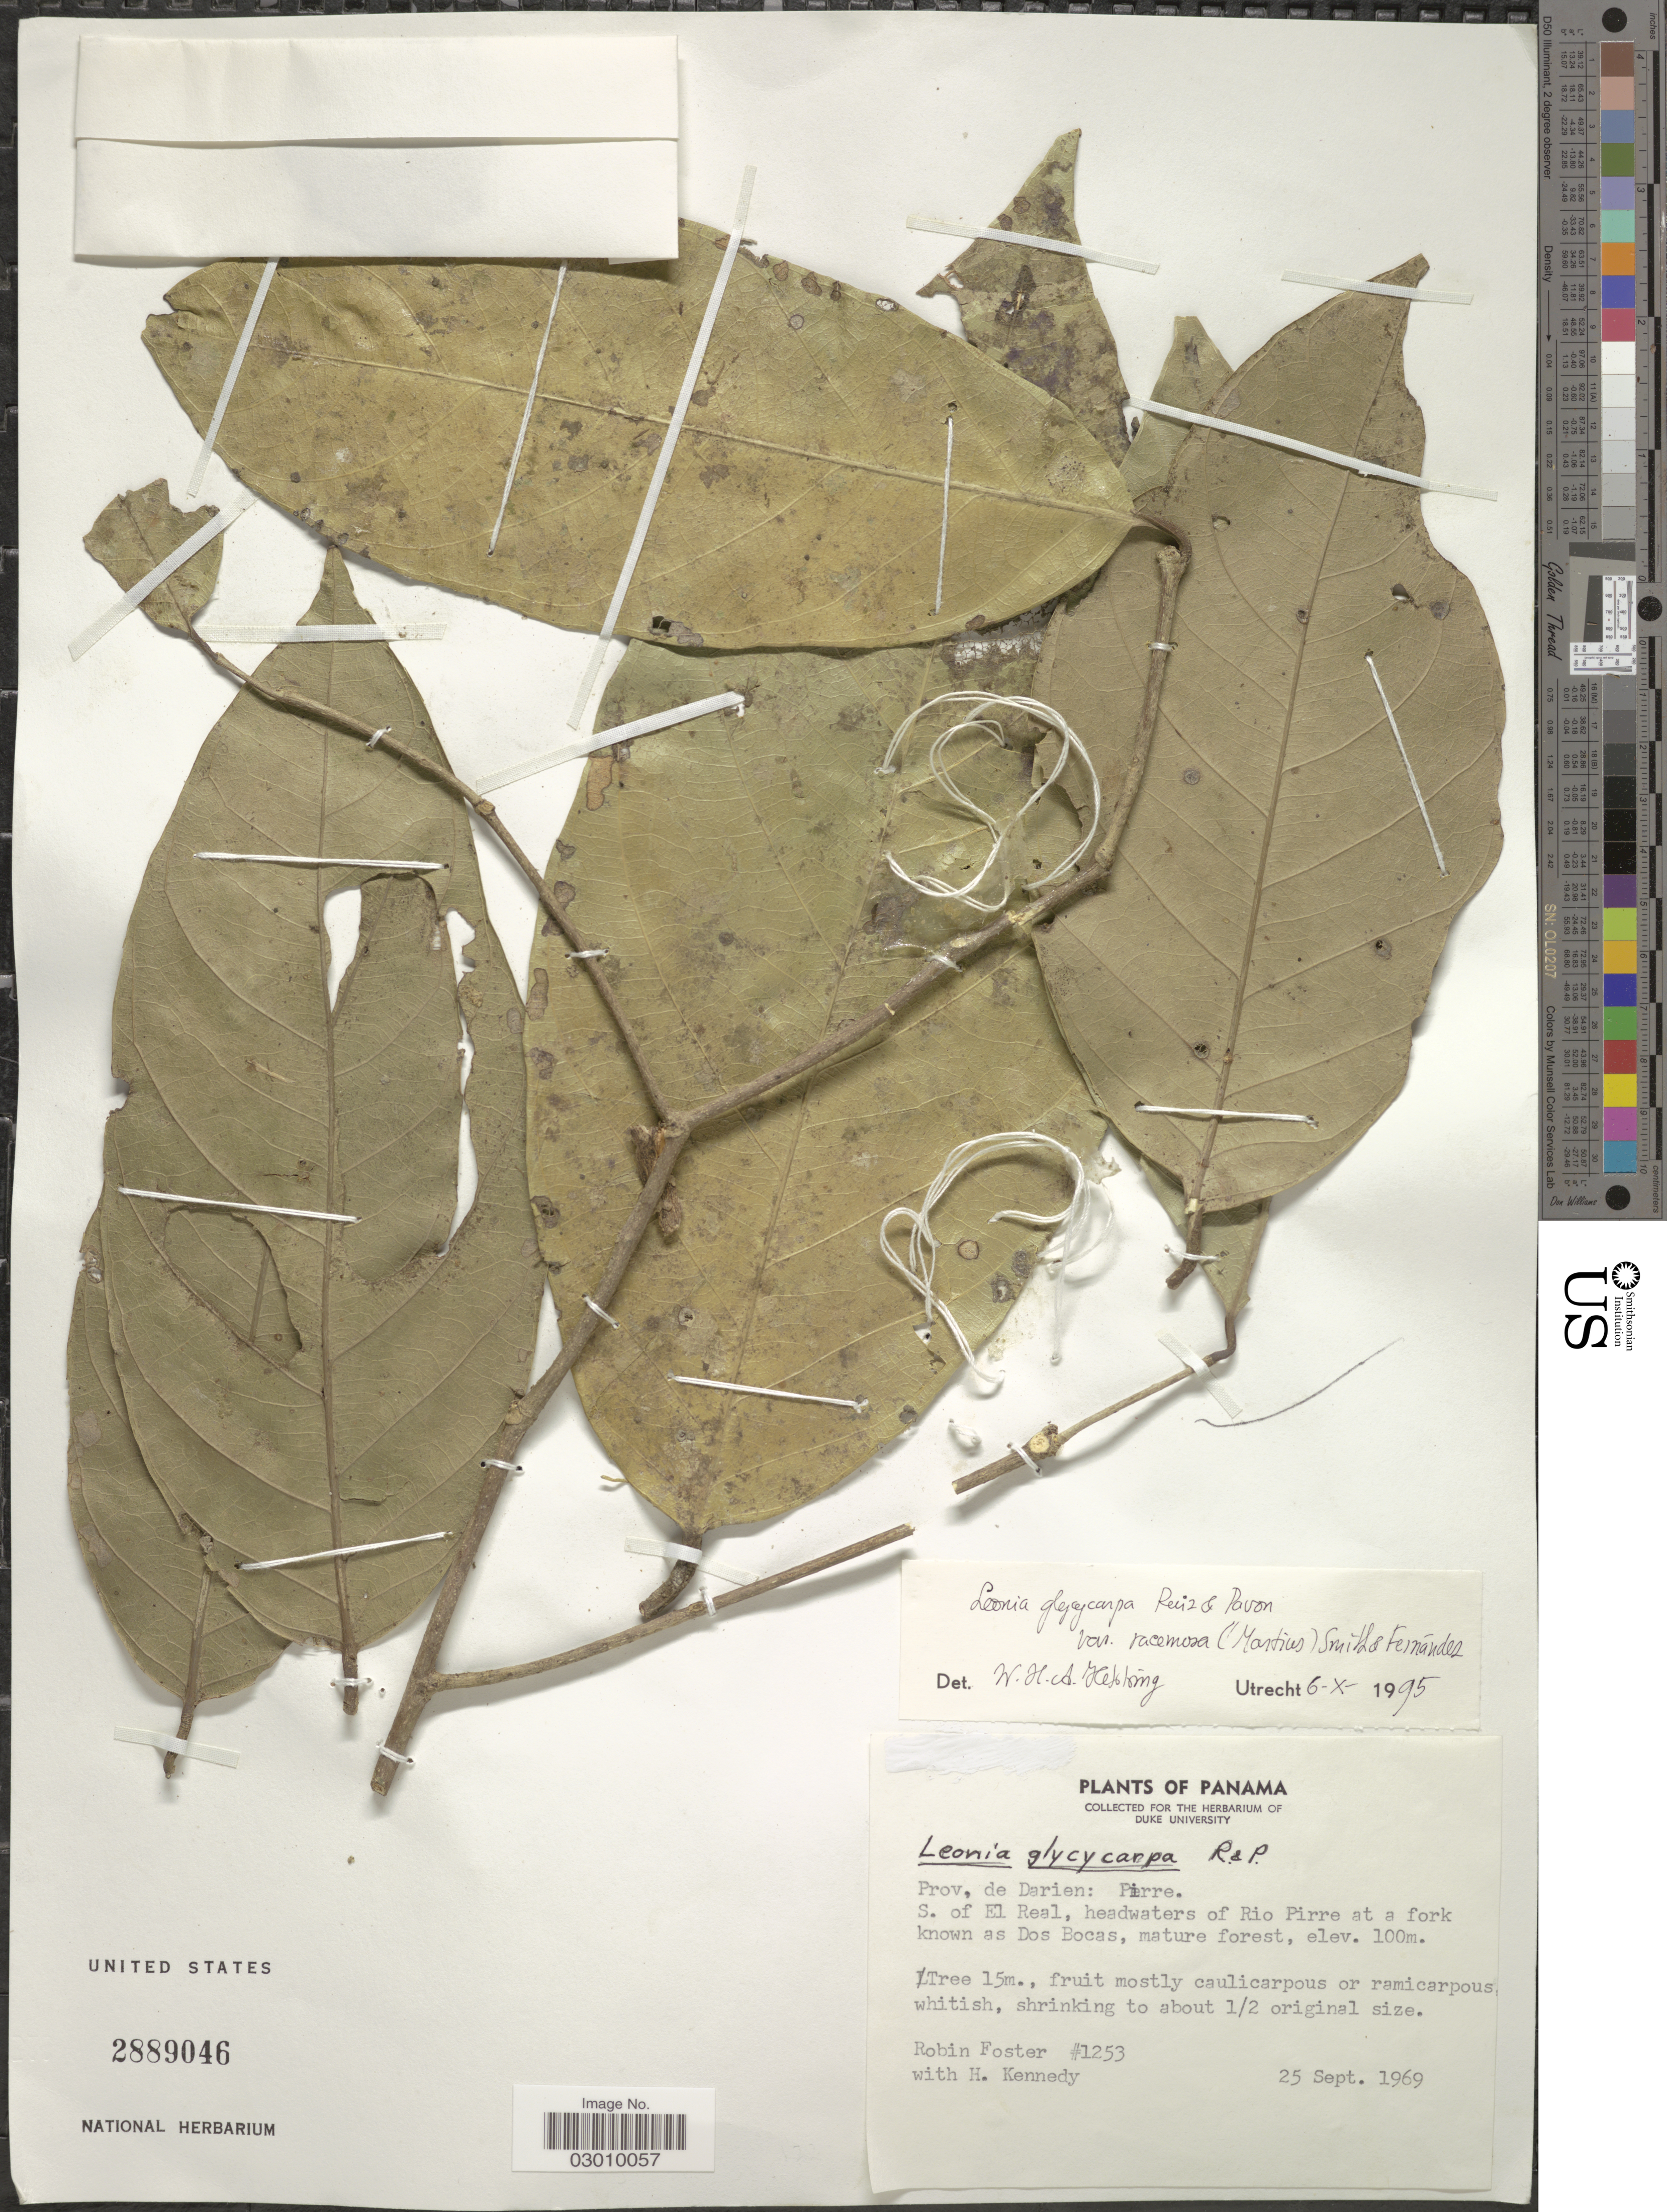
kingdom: Plantae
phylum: Tracheophyta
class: Magnoliopsida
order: Malpighiales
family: Violaceae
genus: Leonia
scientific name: Leonia glycycarpa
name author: Ruiz & Pav.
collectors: R. B. Foster & H. Kennedy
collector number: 1253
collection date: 1969-09-25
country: Panama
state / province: Darién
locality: Prov. de Darien: Pirre, S. of El Real, headwaters of Rio Pirre at a fork known as Dos Bocas, mature forest.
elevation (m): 100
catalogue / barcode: US 2889046